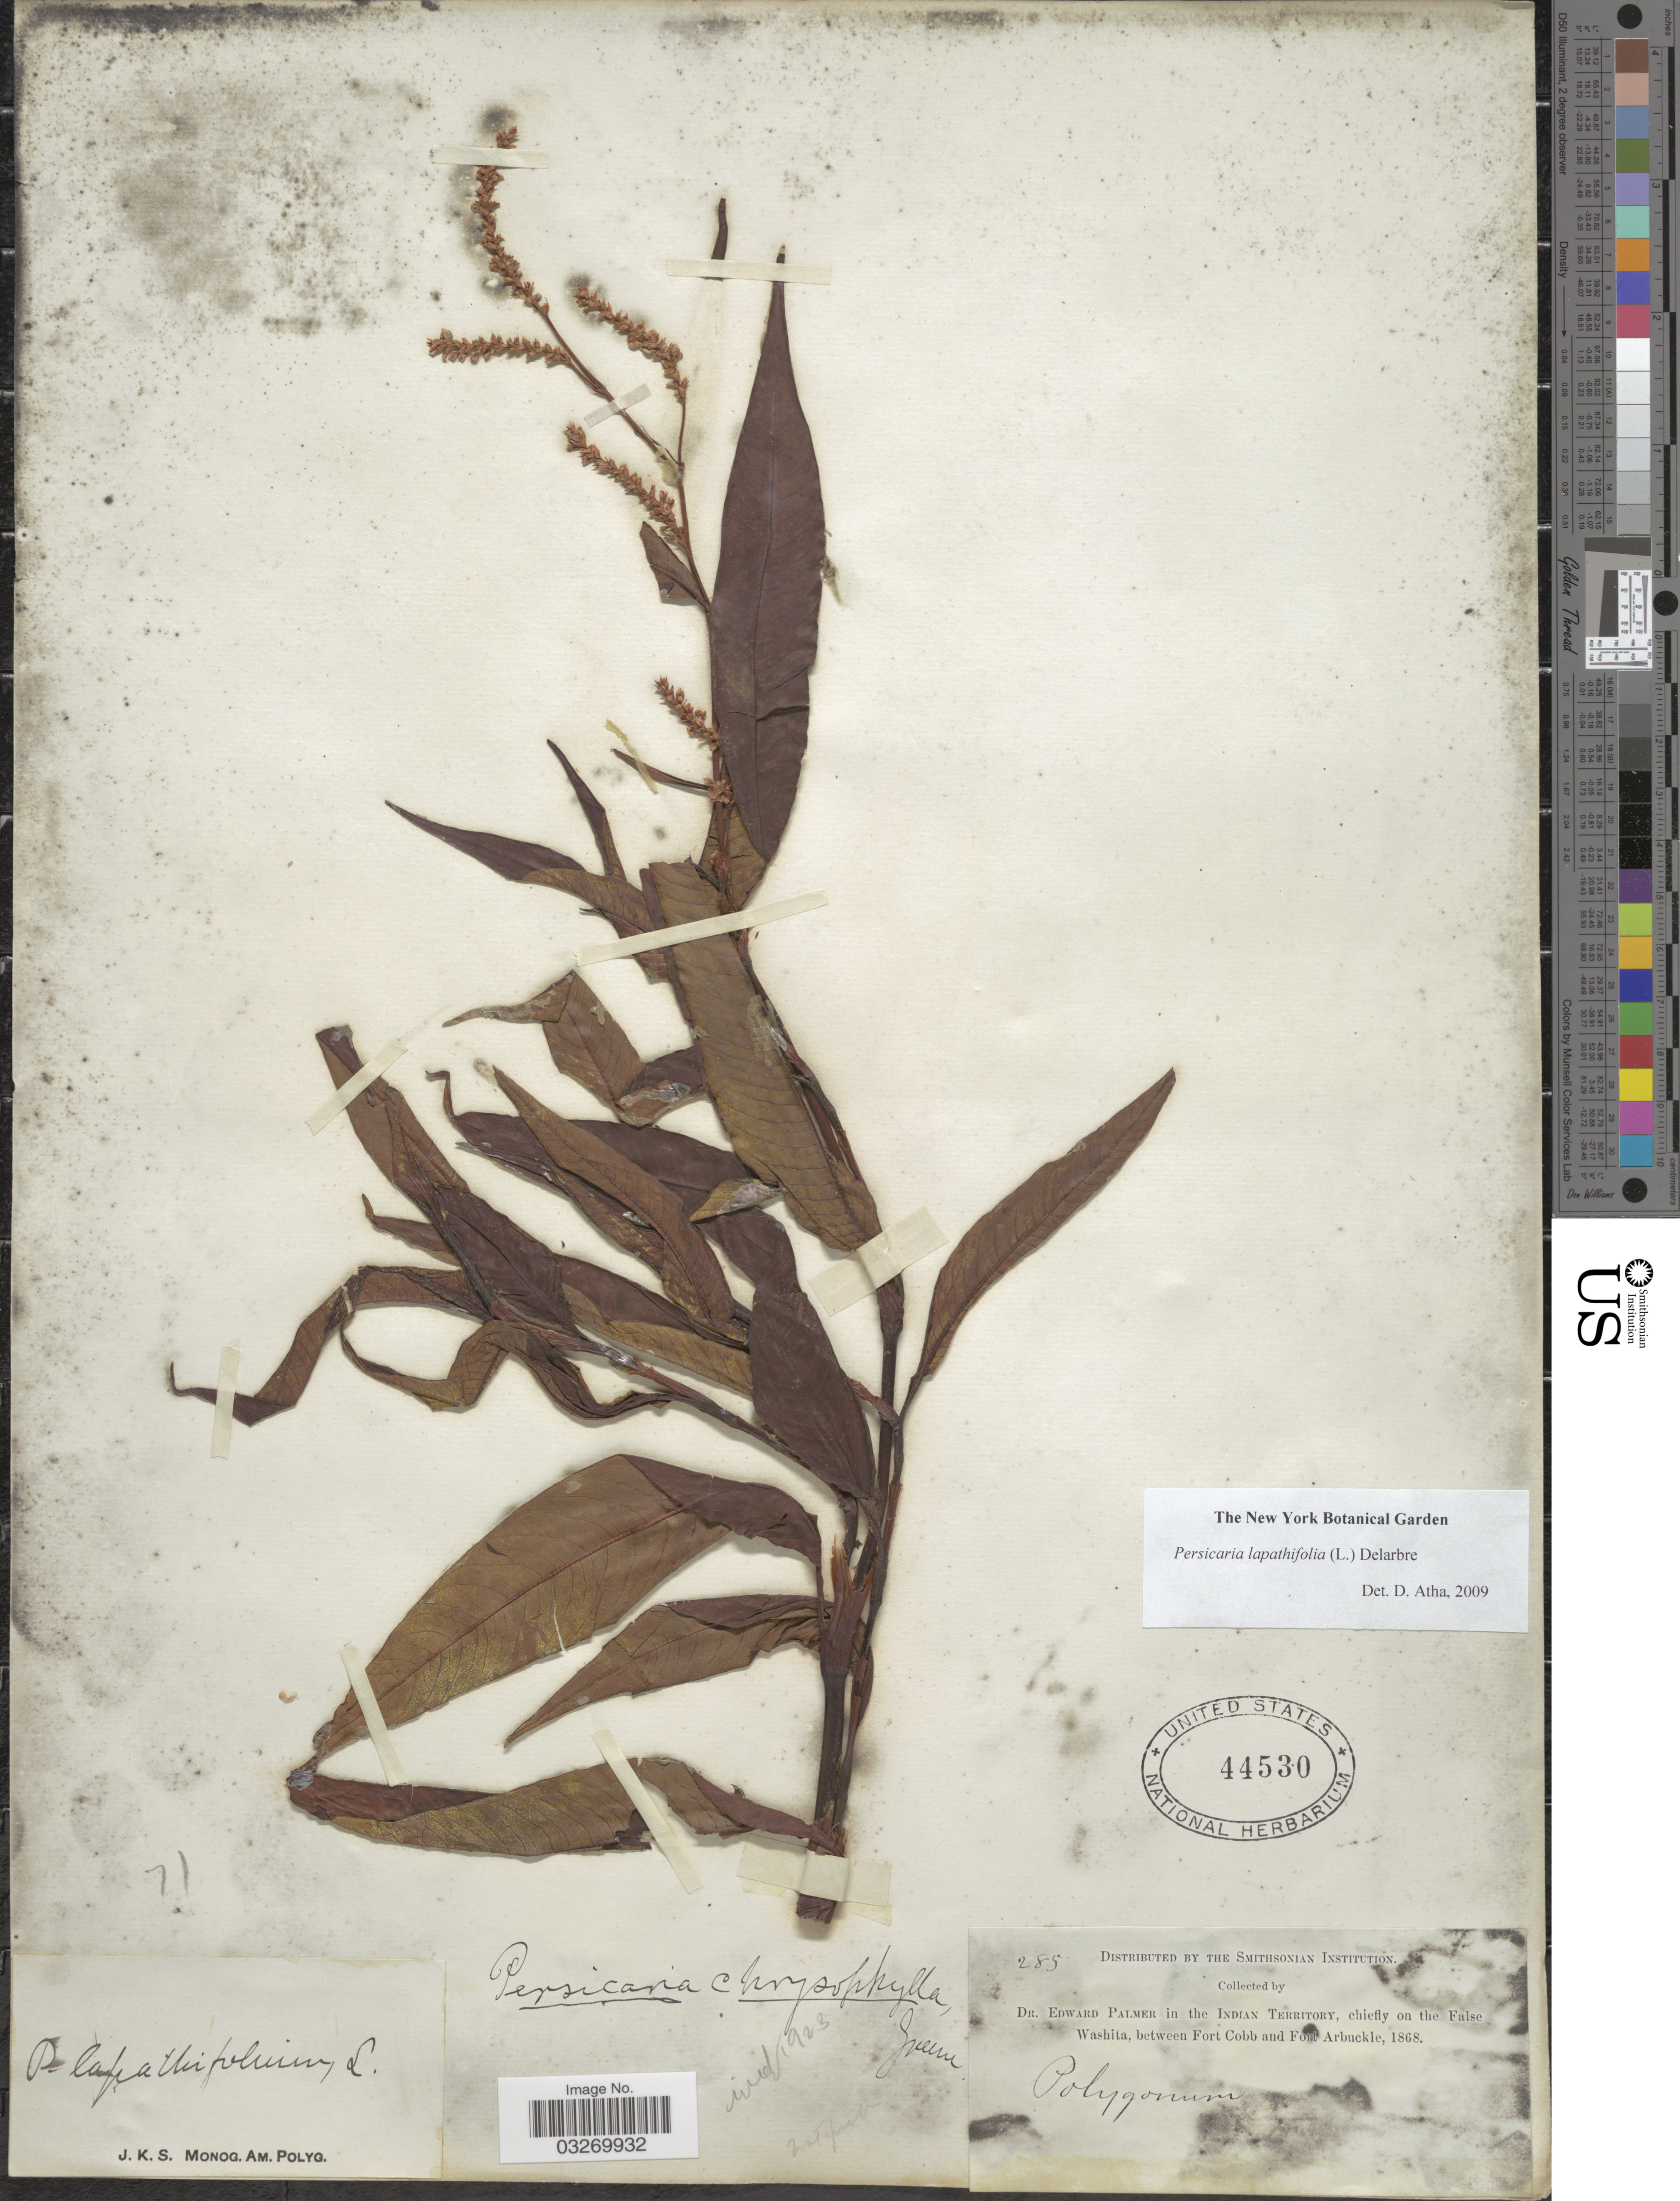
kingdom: Plantae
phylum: Tracheophyta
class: Magnoliopsida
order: Caryophyllales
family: Polygonaceae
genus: Persicaria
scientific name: Persicaria lapathifolia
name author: (L.) Delarbre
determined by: Atha, D. E.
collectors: E. Palmer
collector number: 285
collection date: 1868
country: United States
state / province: Oklahoma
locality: In the Indian Territory, chiefly on the False Washita, between Fort Cobb and Fort Arbuckle.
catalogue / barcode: US 44530